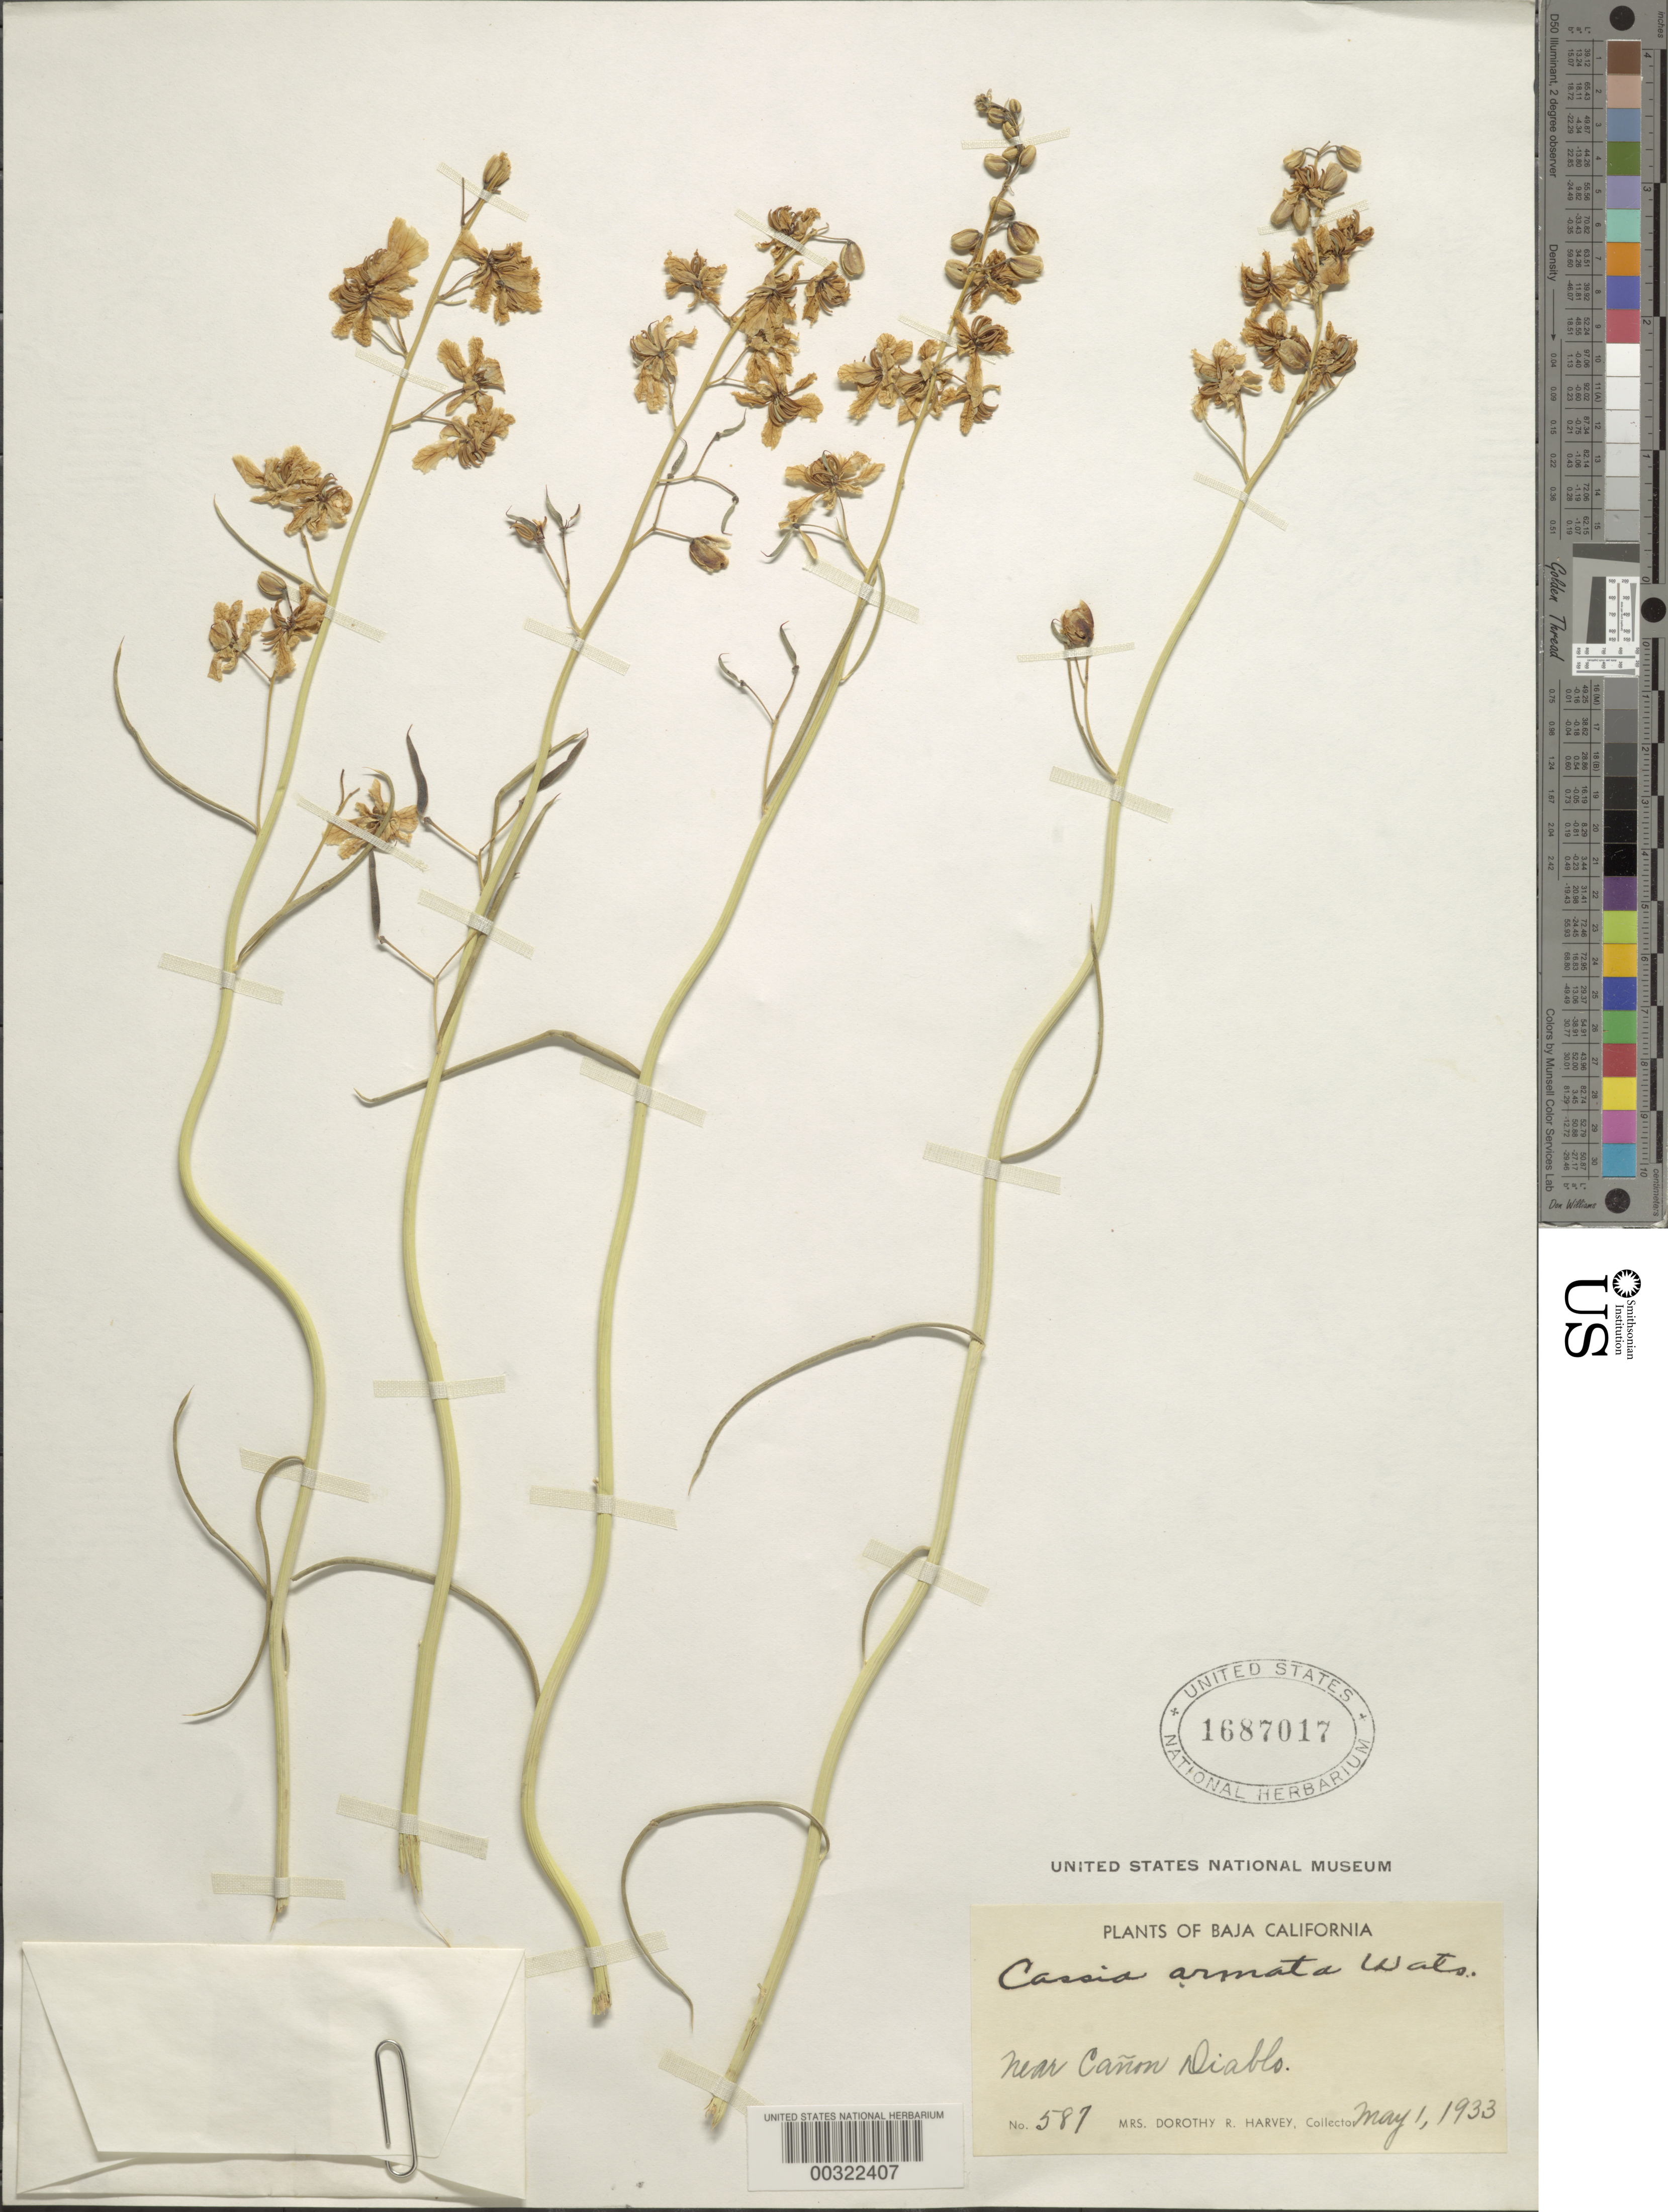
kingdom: Plantae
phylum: Tracheophyta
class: Magnoliopsida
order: Fabales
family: Fabaceae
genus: Senna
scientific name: Senna armata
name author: (S. Watson) H.S. Irwin & Barneby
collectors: D. R. Harvey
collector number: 587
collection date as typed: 01 May 1933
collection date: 1933-05-01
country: Mexico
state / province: Baja California Norte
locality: Near Canon Diablo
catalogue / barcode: US 1687017